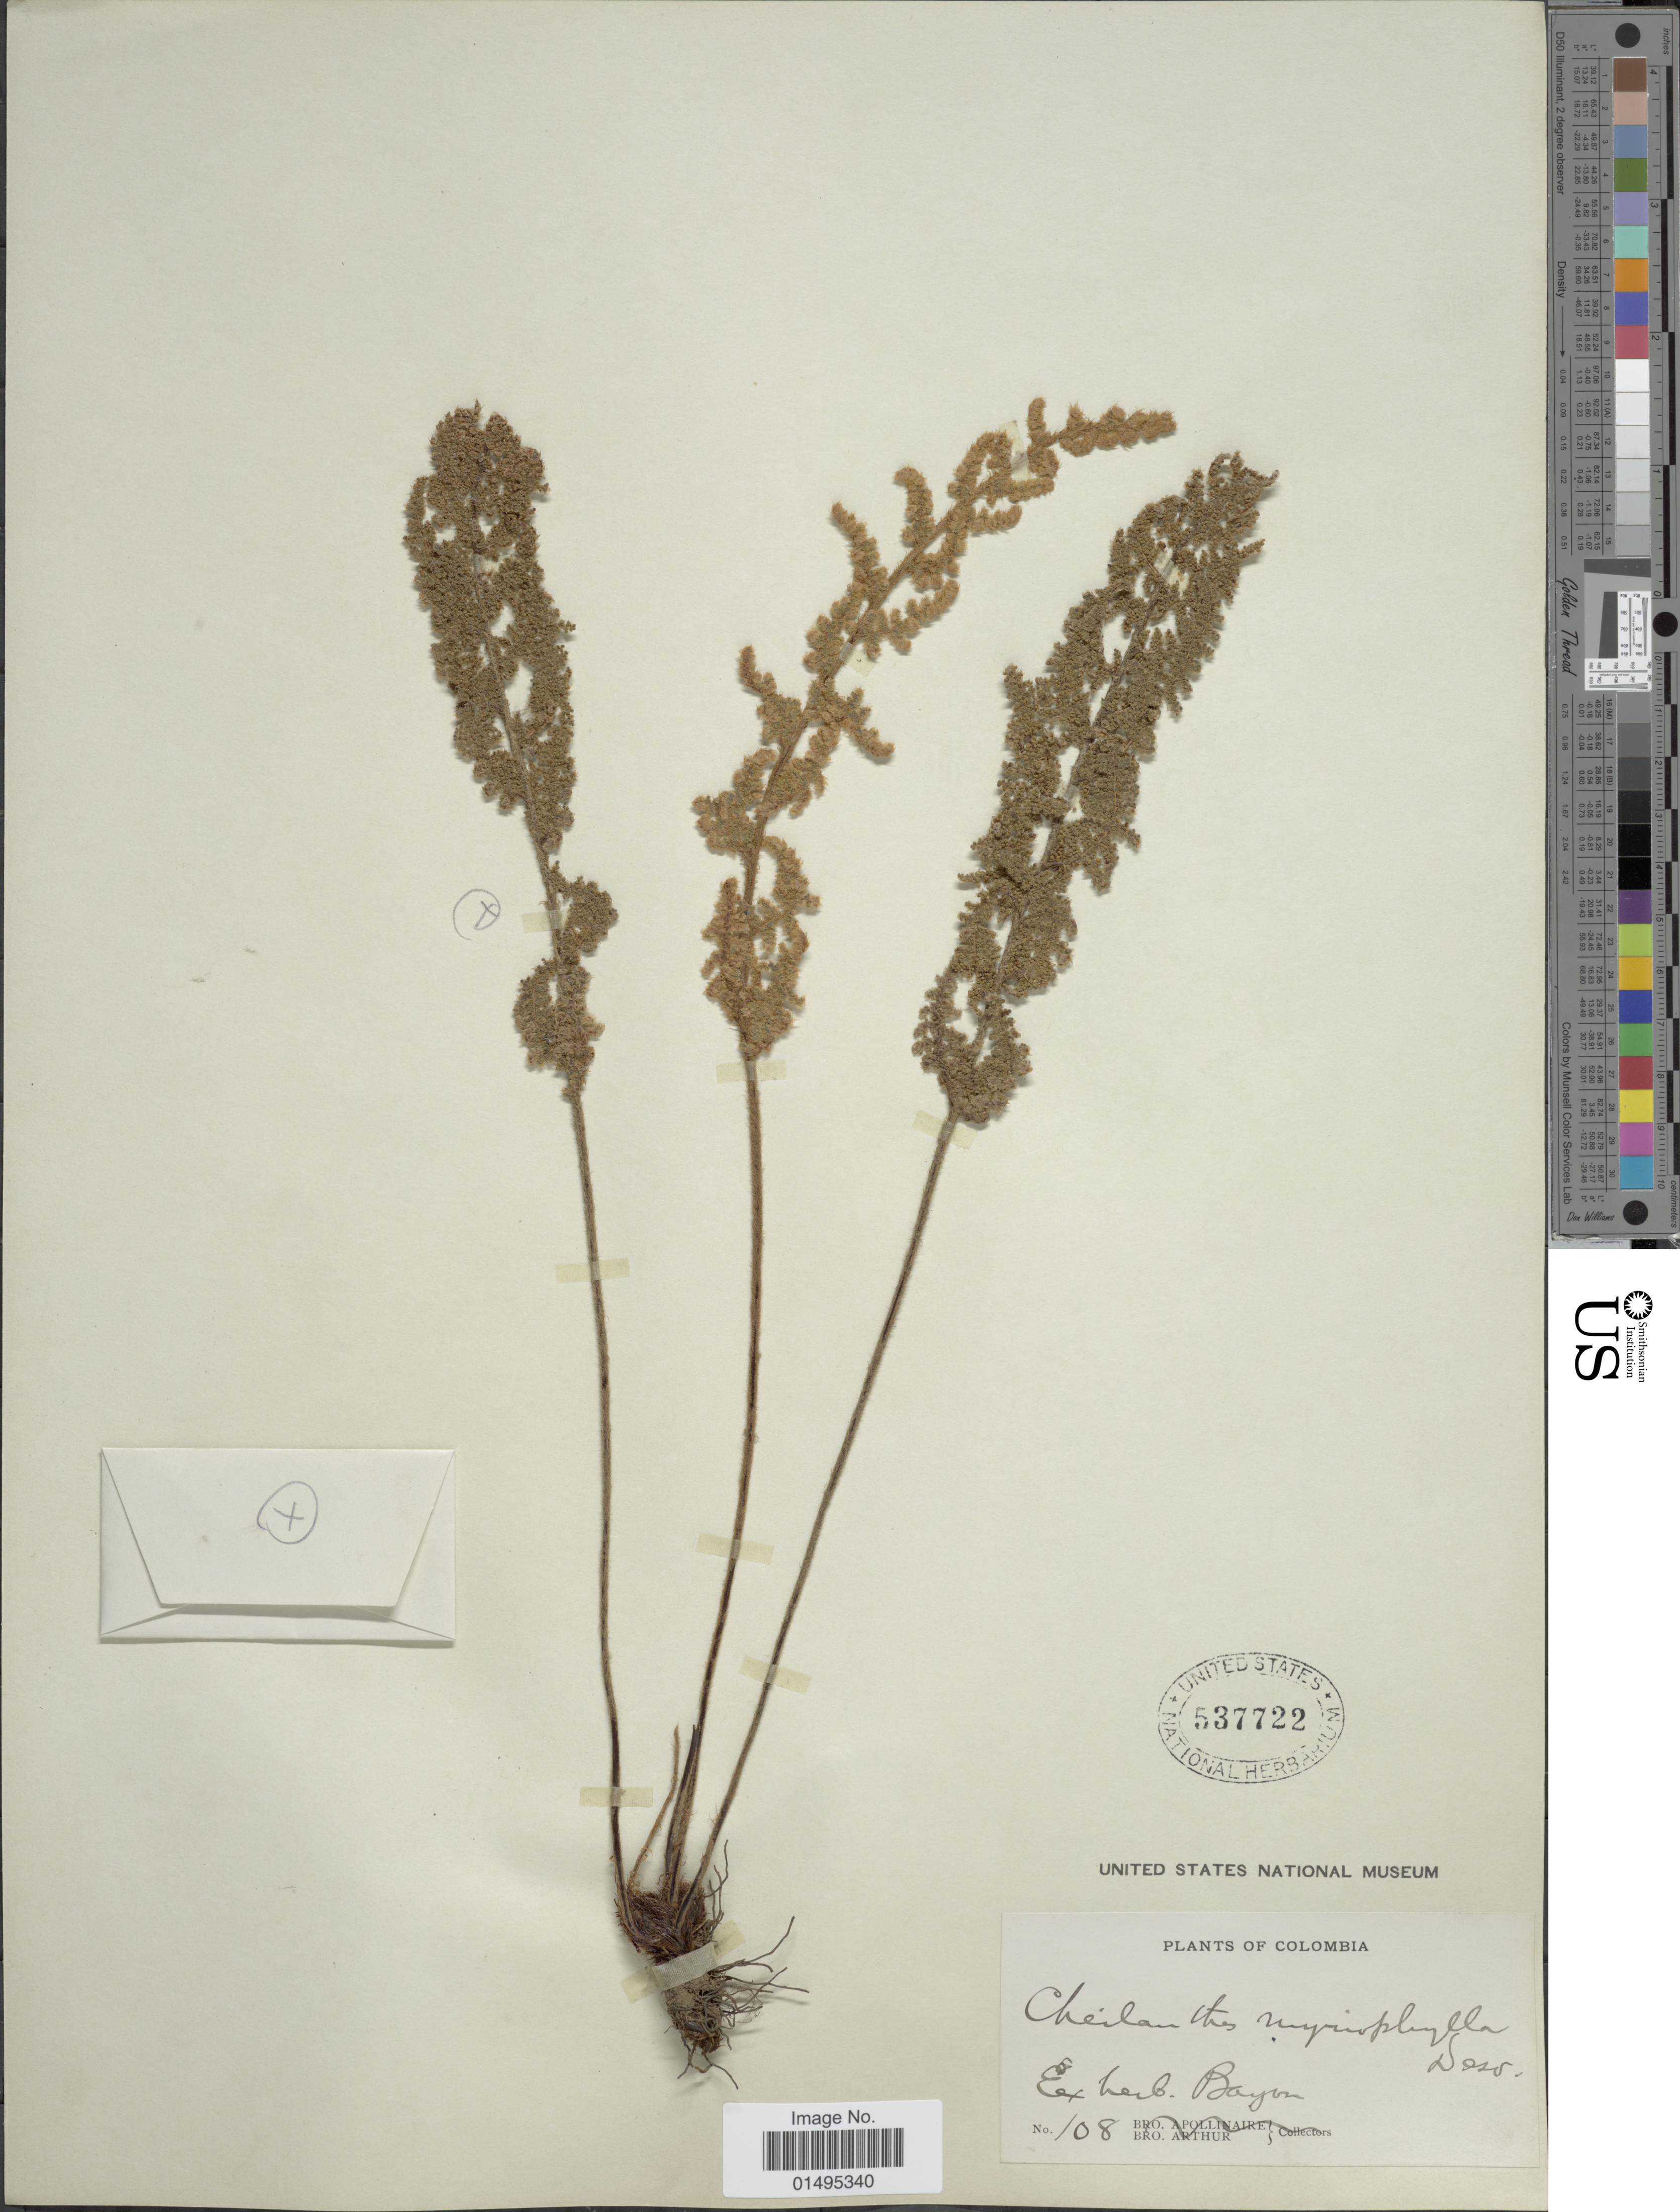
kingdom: Plantae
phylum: Tracheophyta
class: Polypodiopsida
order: Polypodiales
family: Pteridaceae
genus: Myriopteris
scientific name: Myriopteris myriophylla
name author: (Desv.) J. Sm.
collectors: E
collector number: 108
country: Colombia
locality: Colombia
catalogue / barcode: US 537722